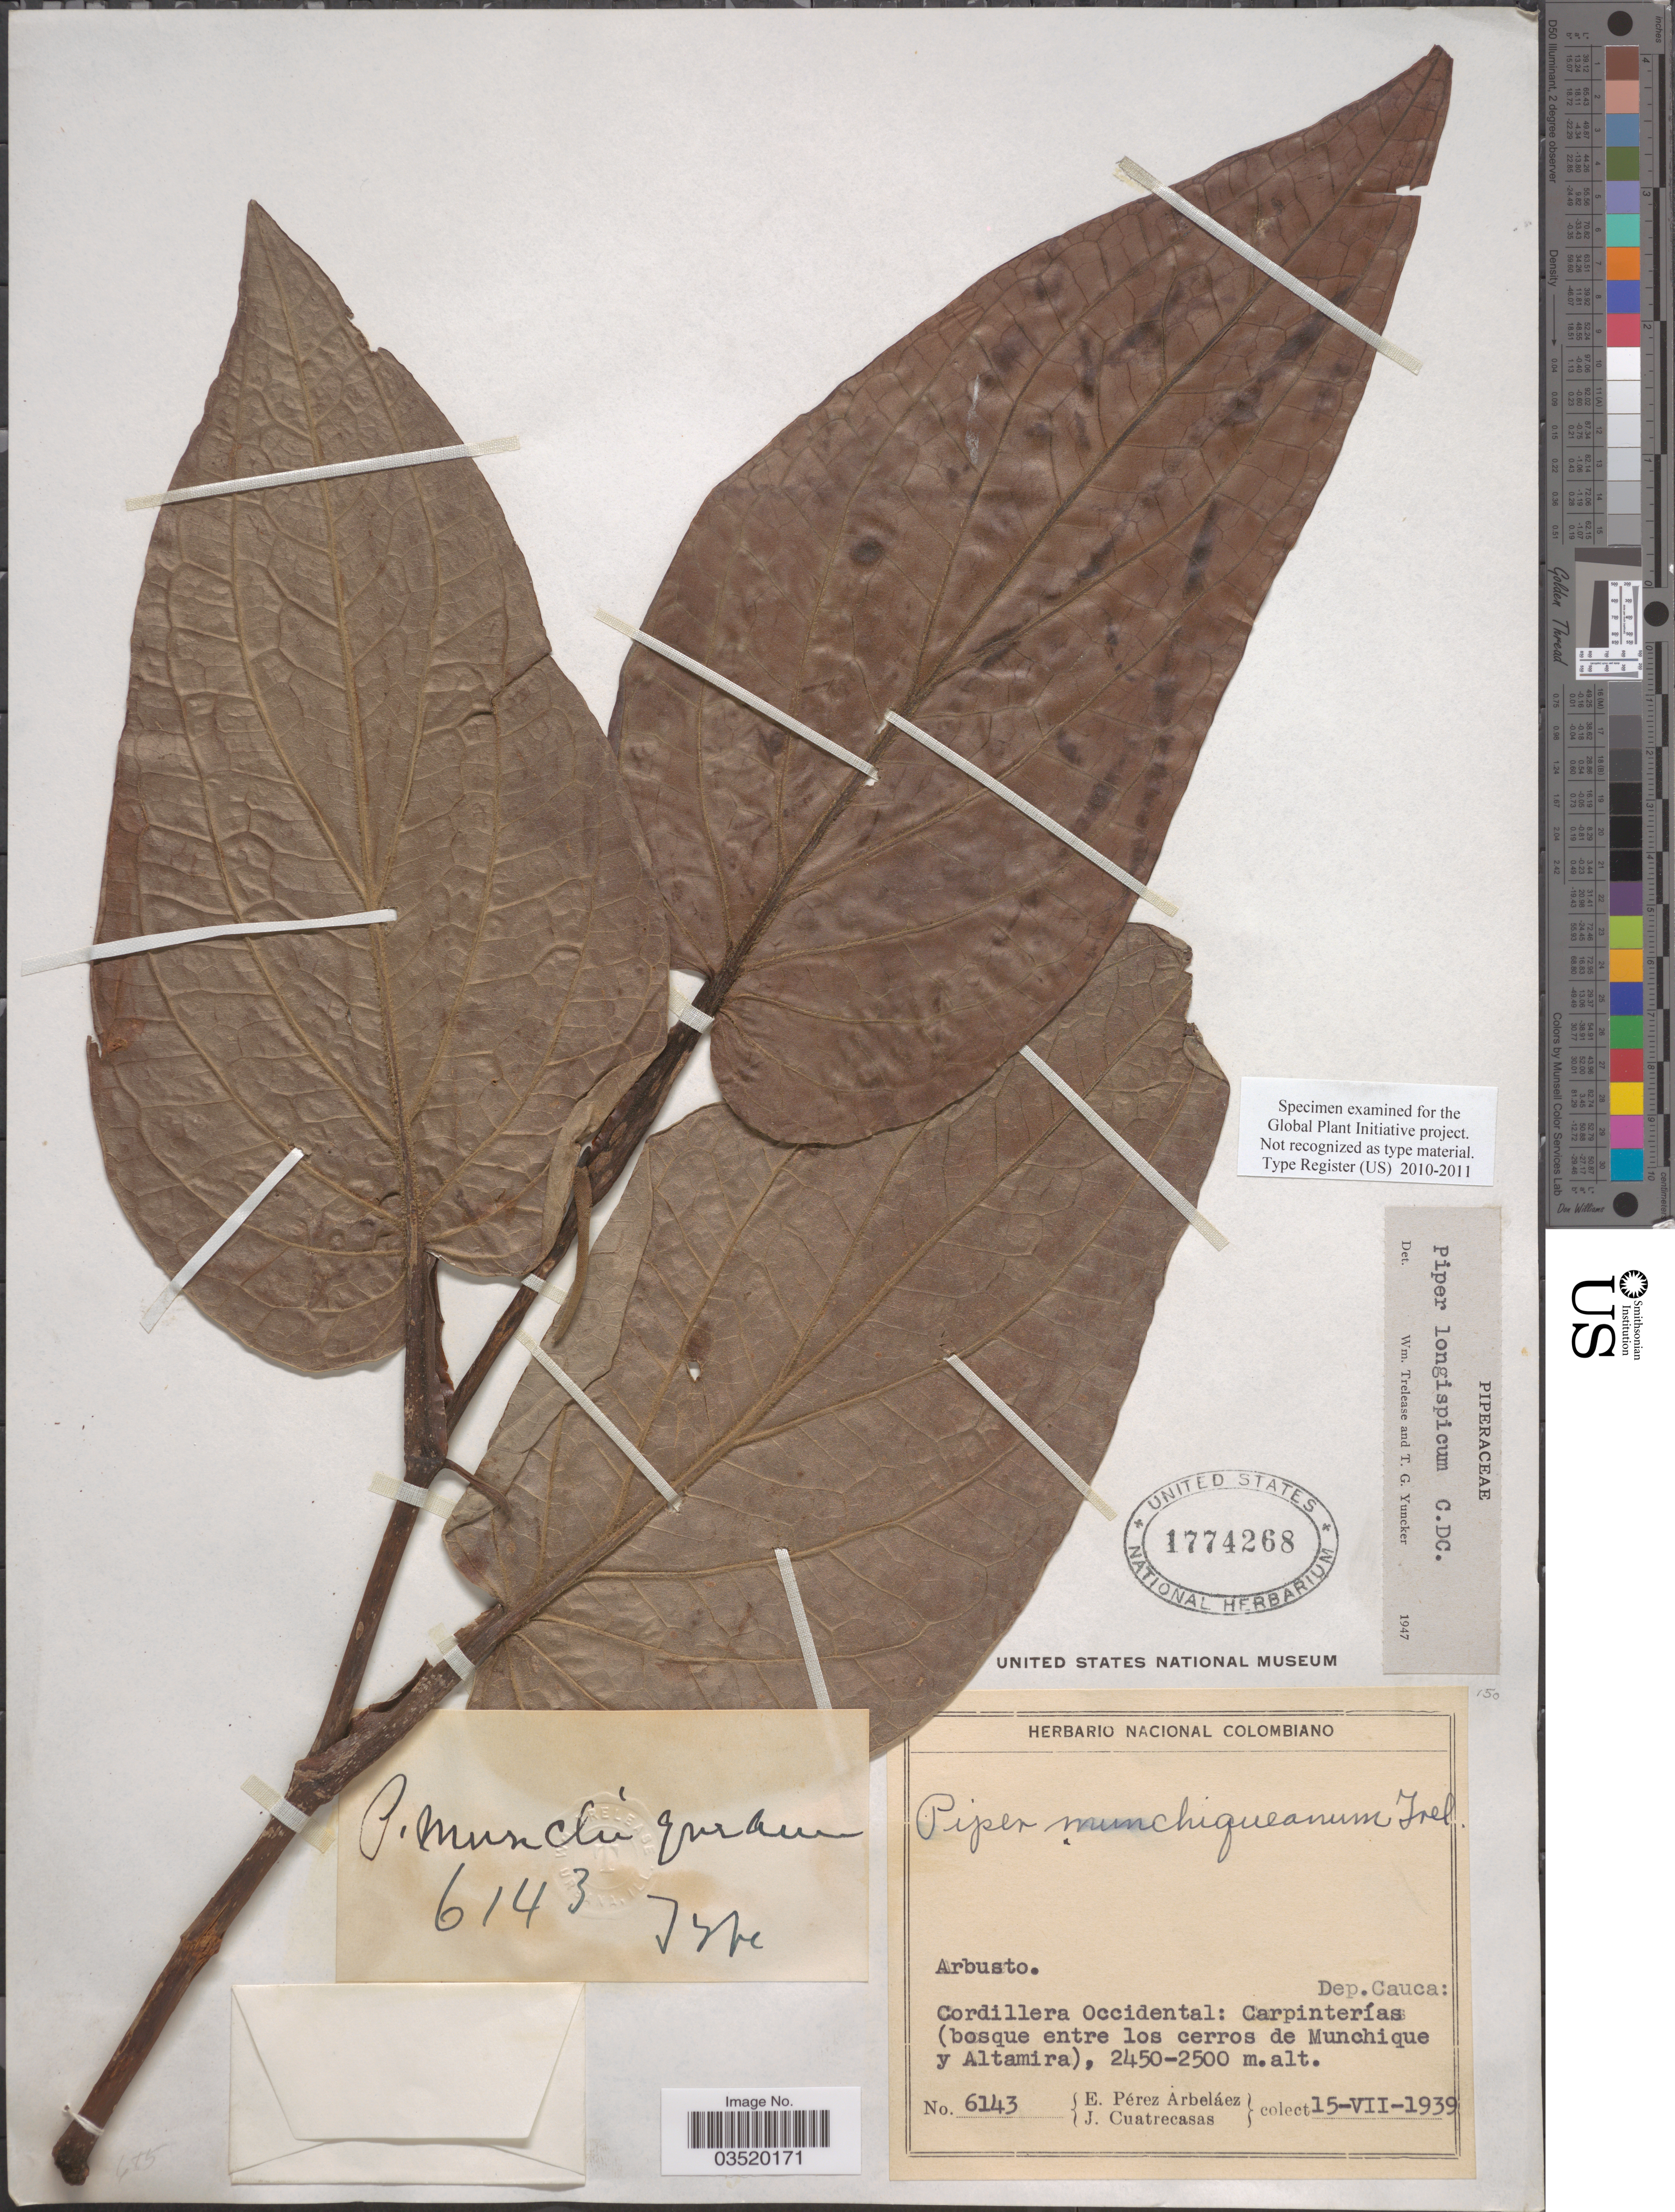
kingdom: Plantae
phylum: Tracheophyta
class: Magnoliopsida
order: Piperales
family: Piperaceae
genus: Piper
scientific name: Piper longispicum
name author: C. DC.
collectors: E. Pérez Arbeláez & J. Cuatrecasas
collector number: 6143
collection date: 1939-07-15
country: Colombia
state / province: Cauca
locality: Dep.Cauca: Cordillera Occidental: Carpinterías (bosque entre los cerros de Munchique y Altamira).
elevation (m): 2450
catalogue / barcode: US 1774268